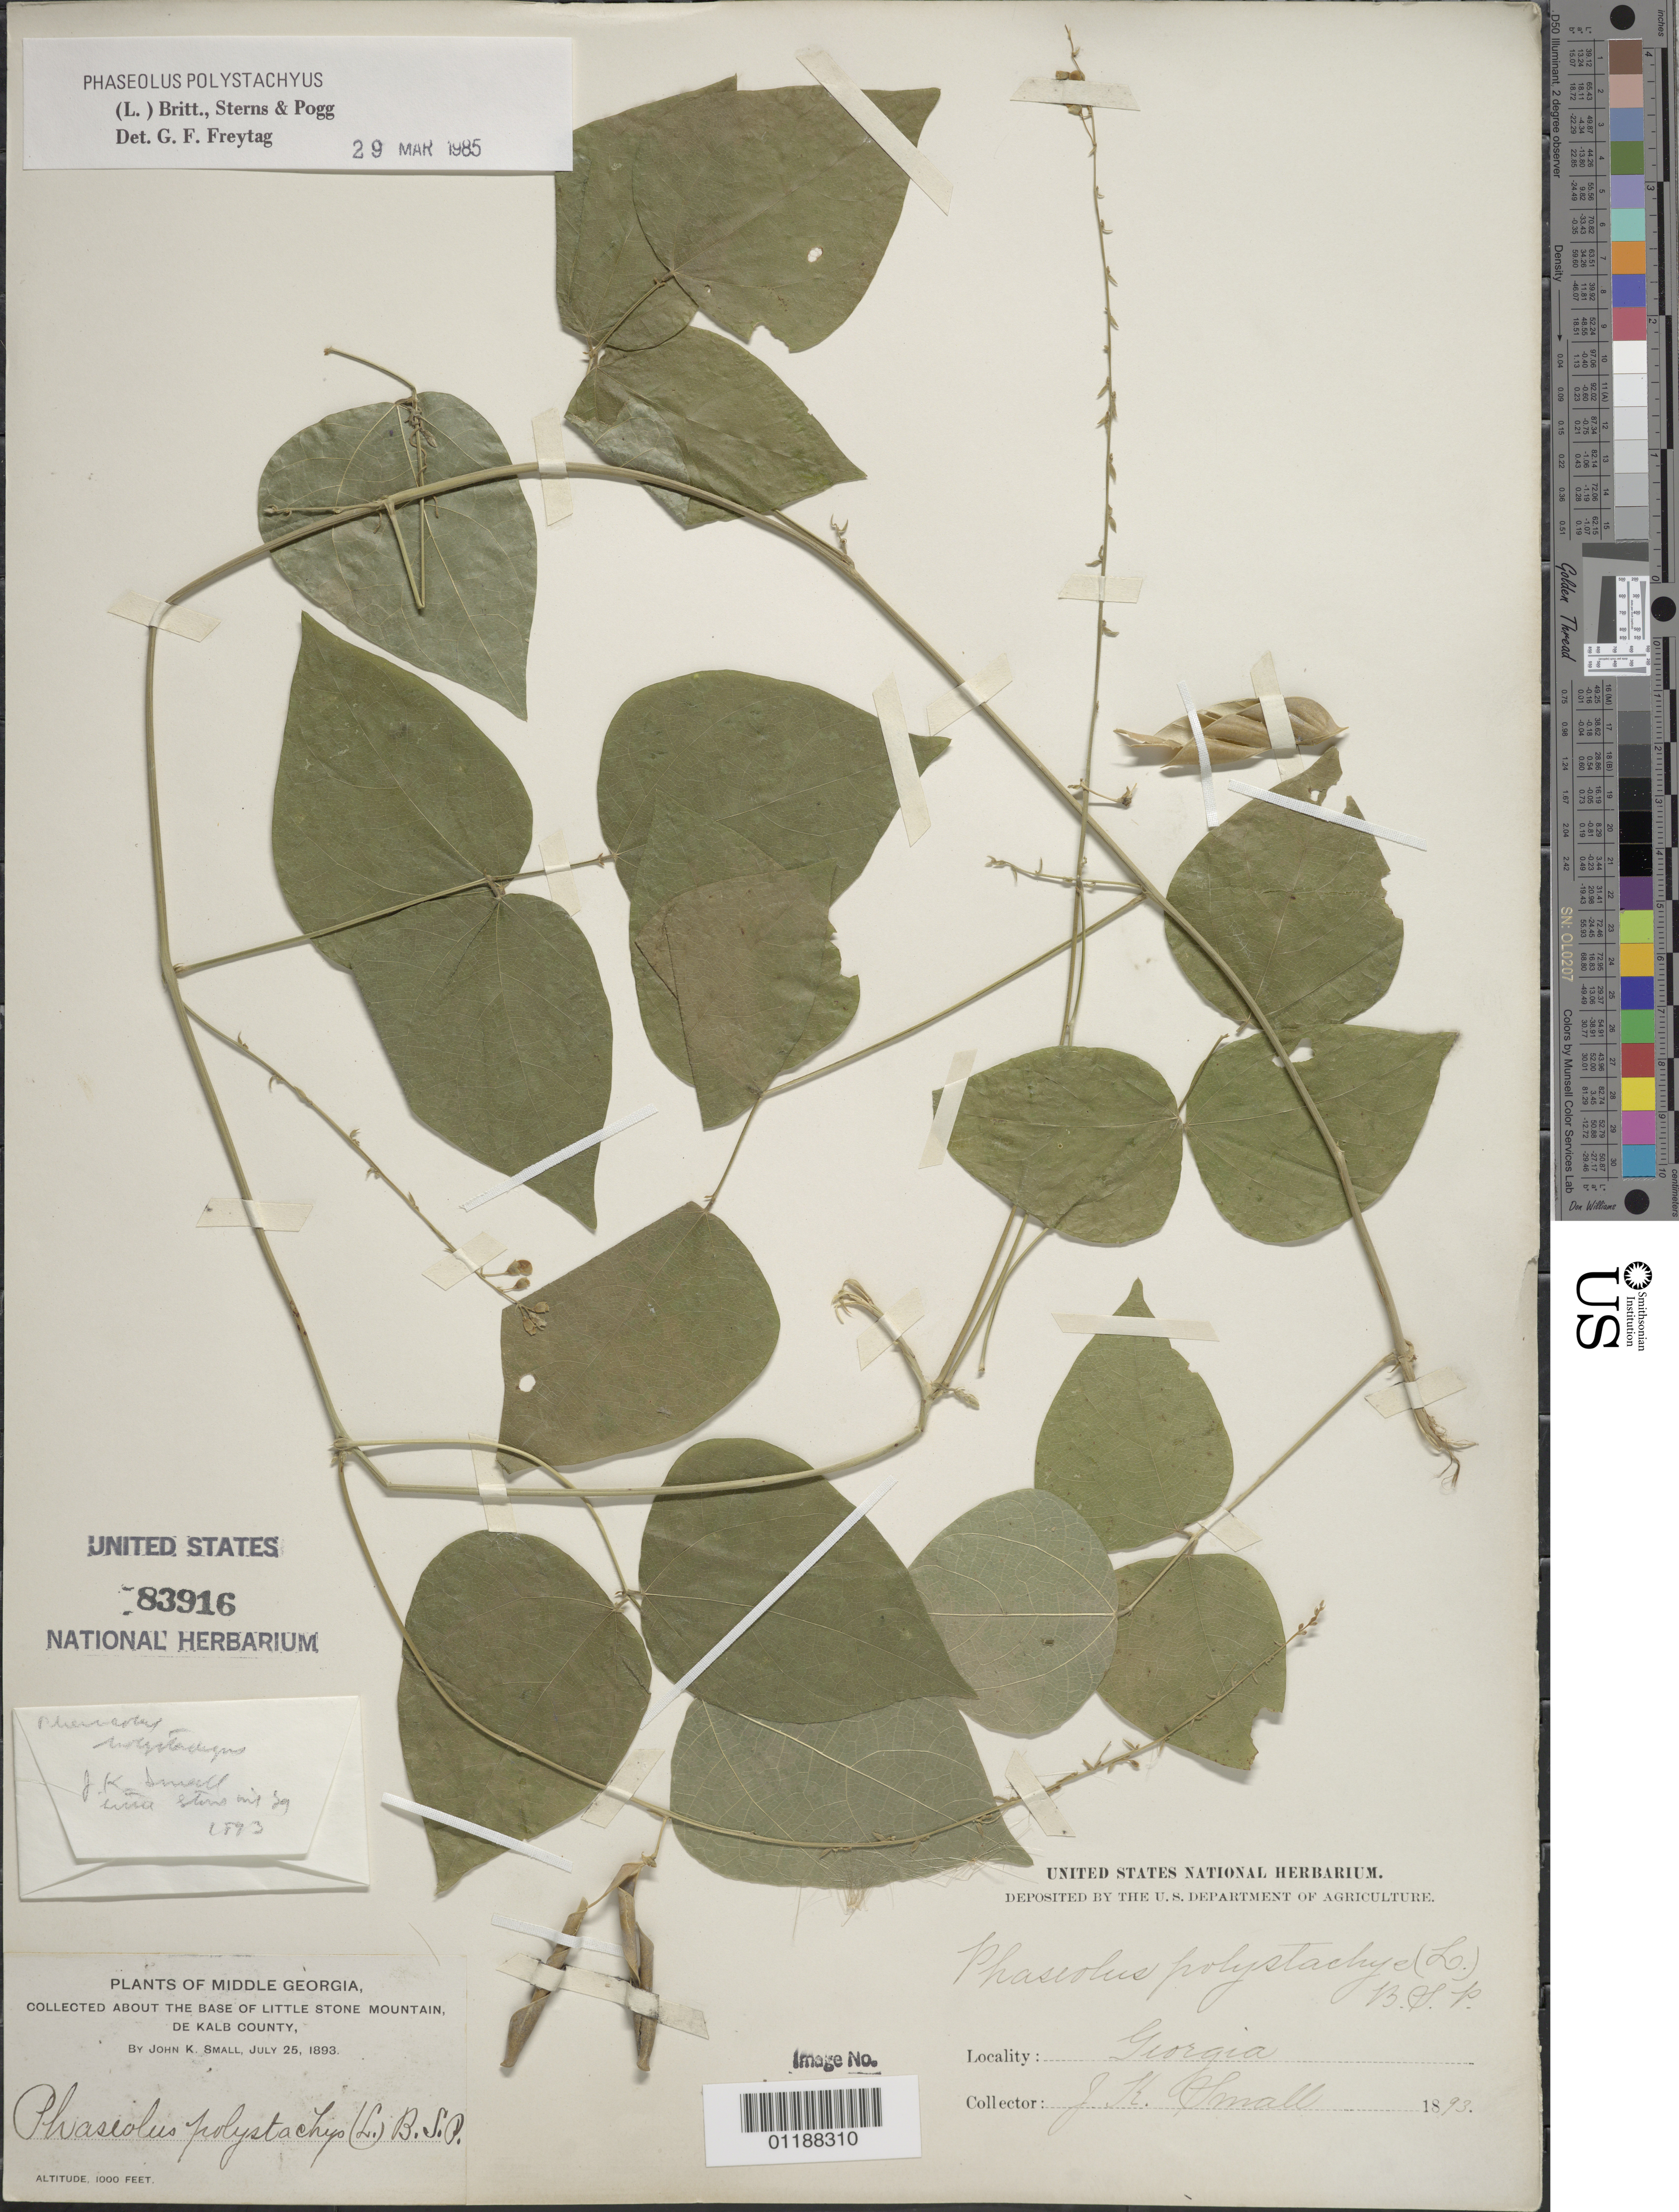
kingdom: Plantae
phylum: Tracheophyta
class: Magnoliopsida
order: Fabales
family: Fabaceae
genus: Phaseolus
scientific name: Phaseolus polystachios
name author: (L.) Britton, Stearns & Poggenb.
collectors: J. K. Small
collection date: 1893-07-25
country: United States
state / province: Georgia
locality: Middle Georgia, about the base of Little Stone Mountain, De Kalb County.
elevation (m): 305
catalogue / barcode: US 83916